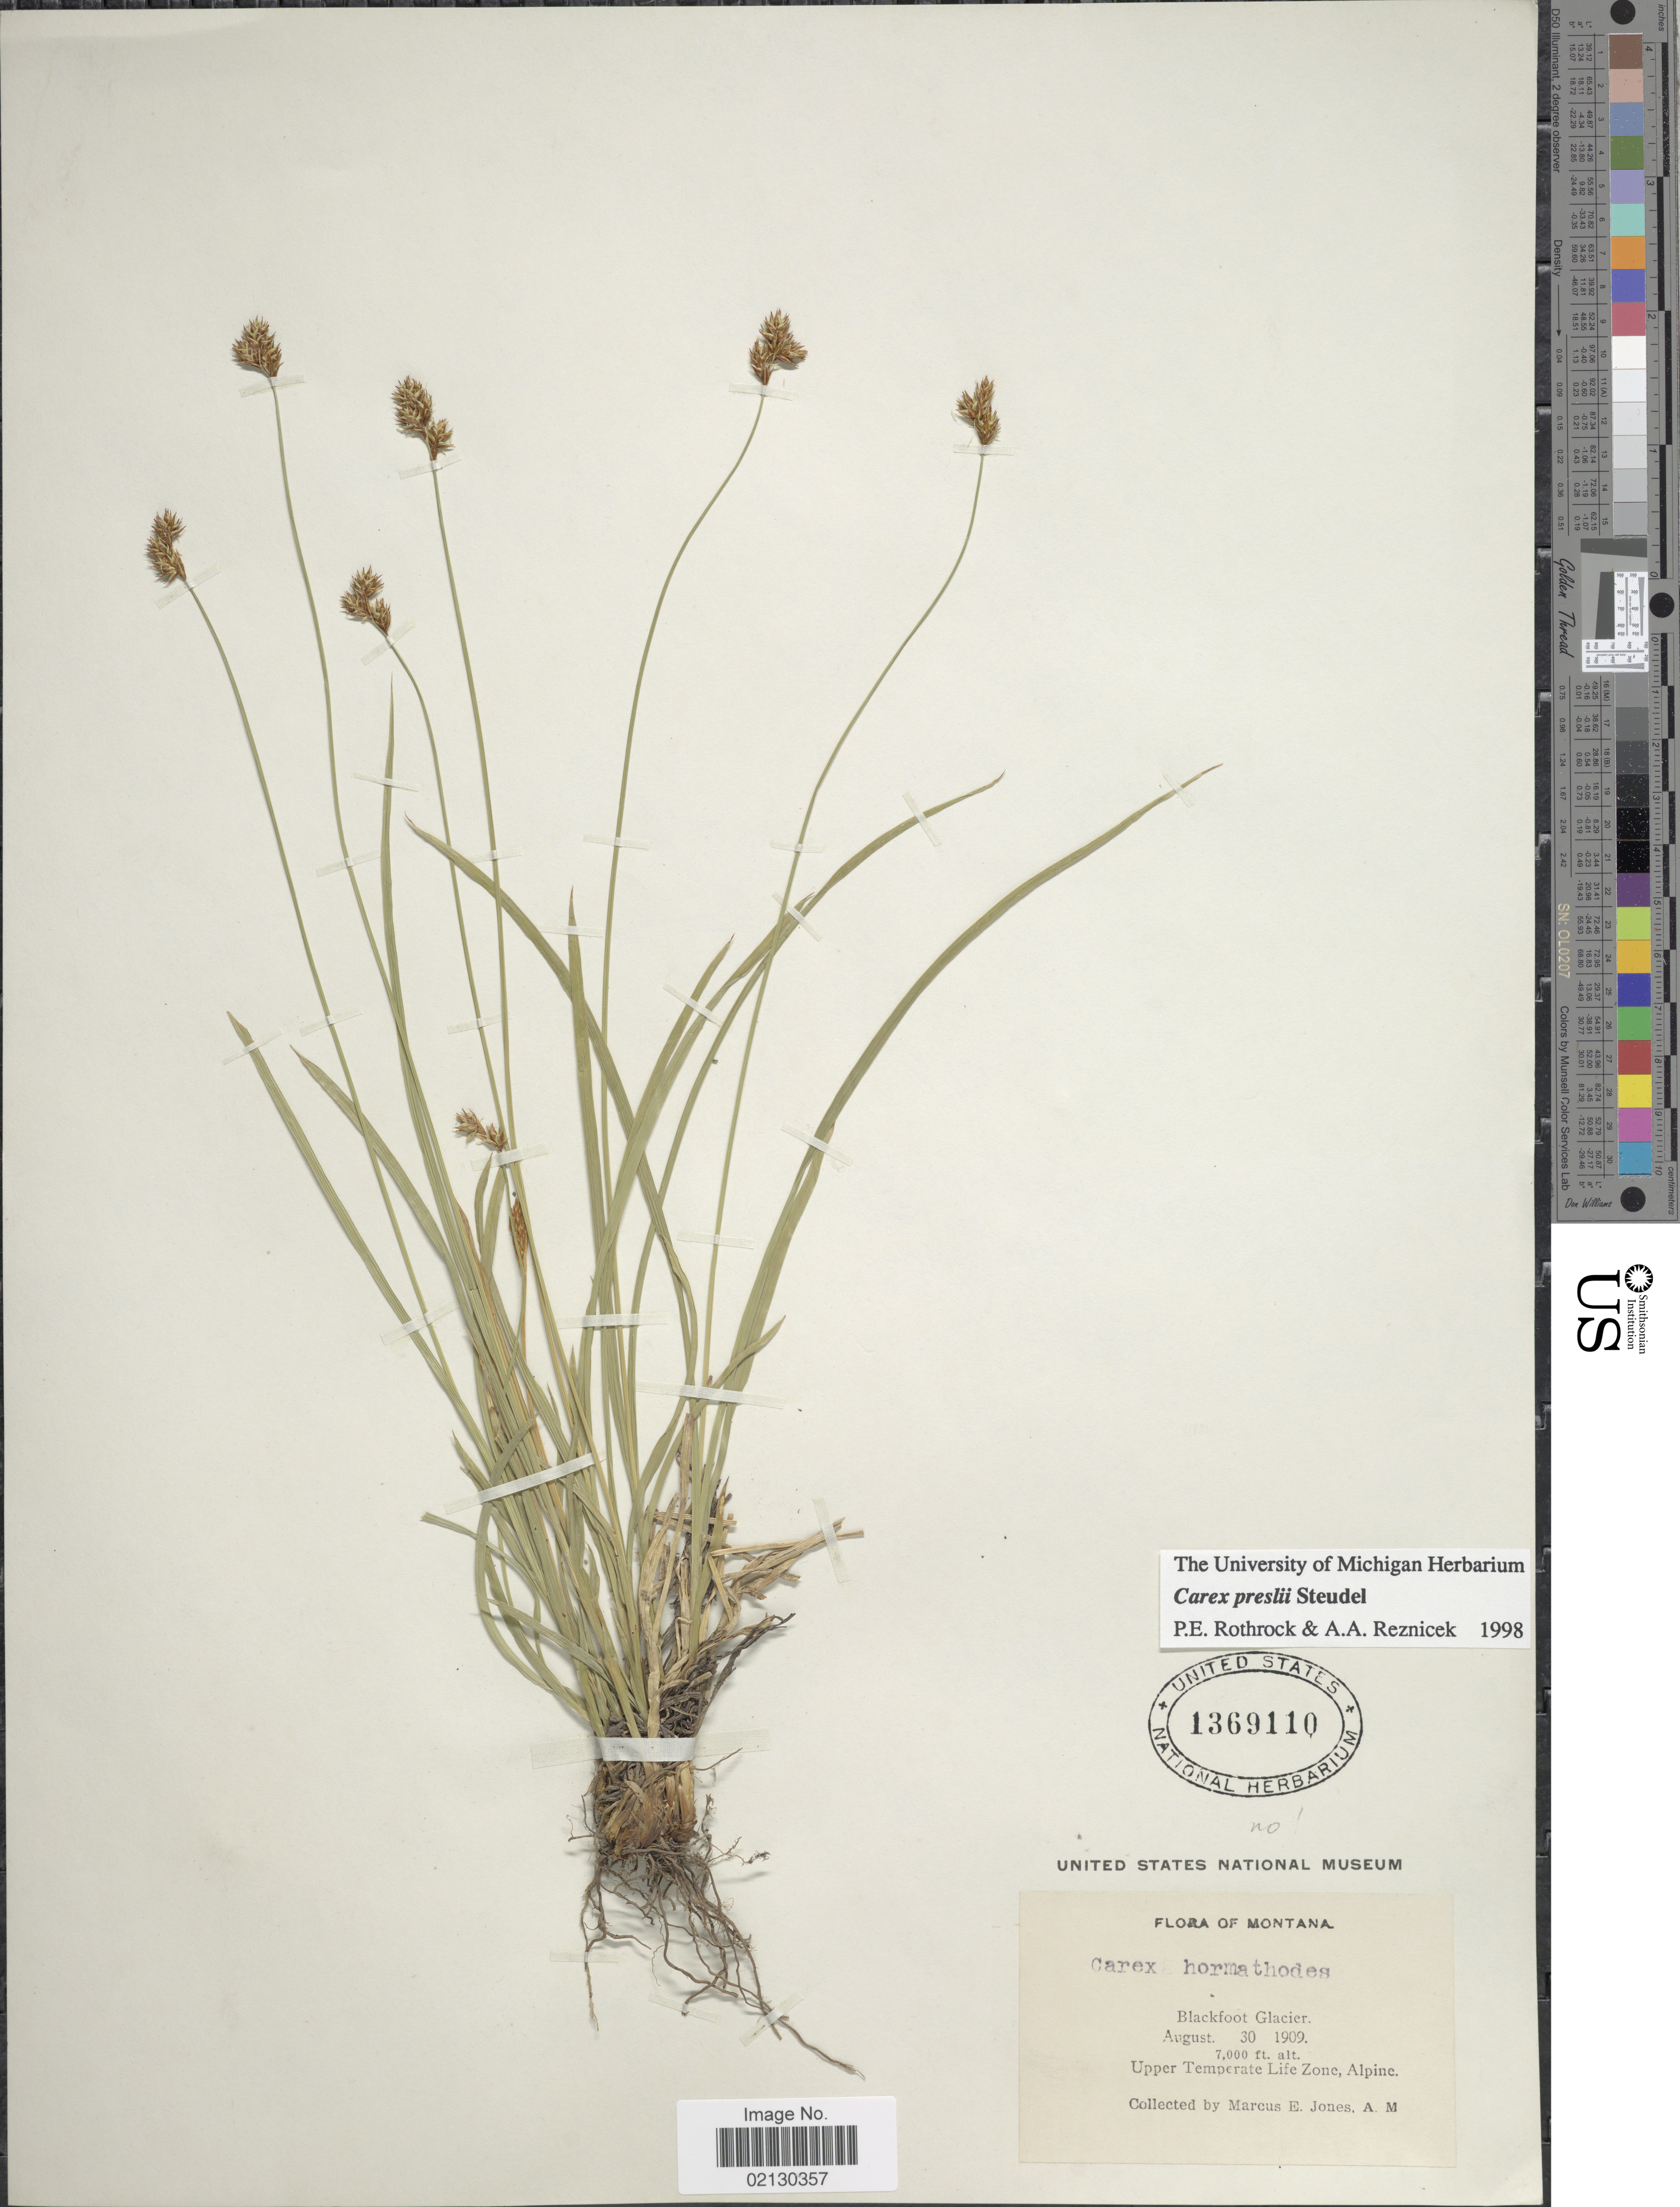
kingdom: Plantae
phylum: Tracheophyta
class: Liliopsida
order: Poales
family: Cyperaceae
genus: Carex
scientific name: Carex preslii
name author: Steud.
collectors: M. E. Jones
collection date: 1909-08-30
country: United States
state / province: Montana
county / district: Glacier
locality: Blackfoot Glacier. Upper Temperate Life Zone. Alpine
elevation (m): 2134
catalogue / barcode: US 1369110